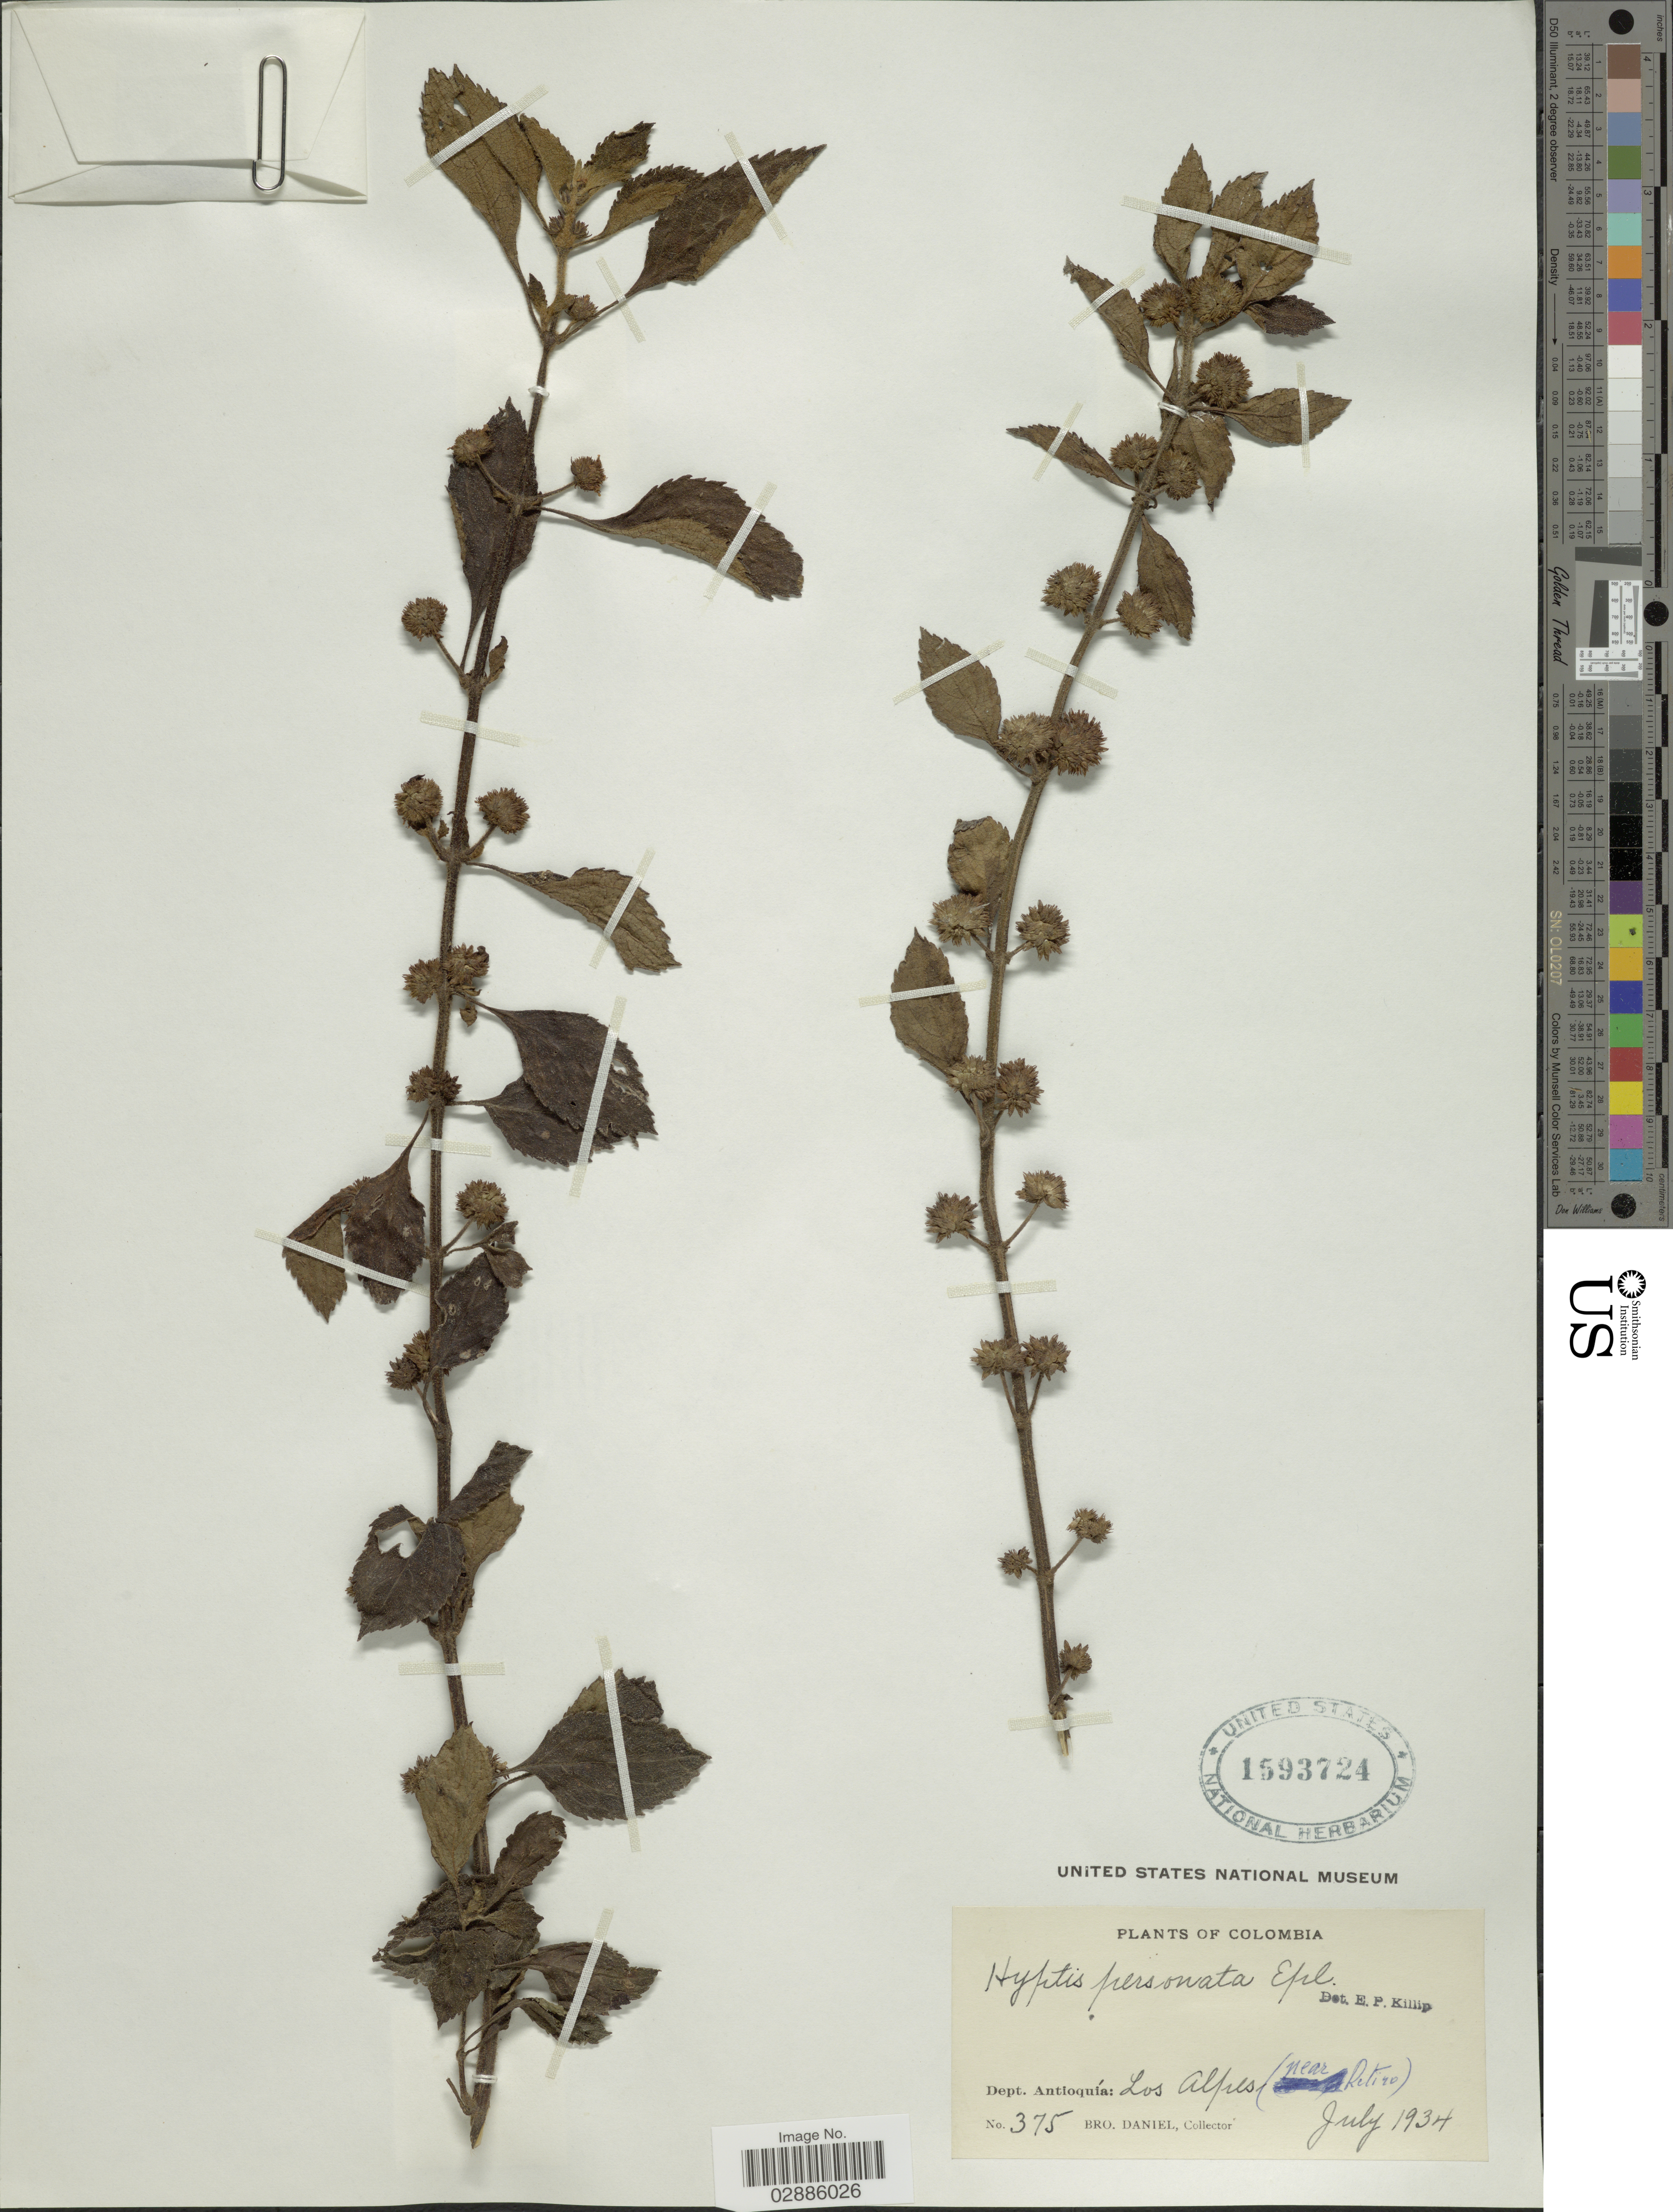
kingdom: Plantae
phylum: Tracheophyta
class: Magnoliopsida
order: Lamiales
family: Lamiaceae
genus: Hyptis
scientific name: Hyptis personata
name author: Epling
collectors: Bro. Daniel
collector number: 375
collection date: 1934-07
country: Colombia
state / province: Antioquia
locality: Dept. Antioquía: Los Alpes (Near Retiro).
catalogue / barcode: US 1593724